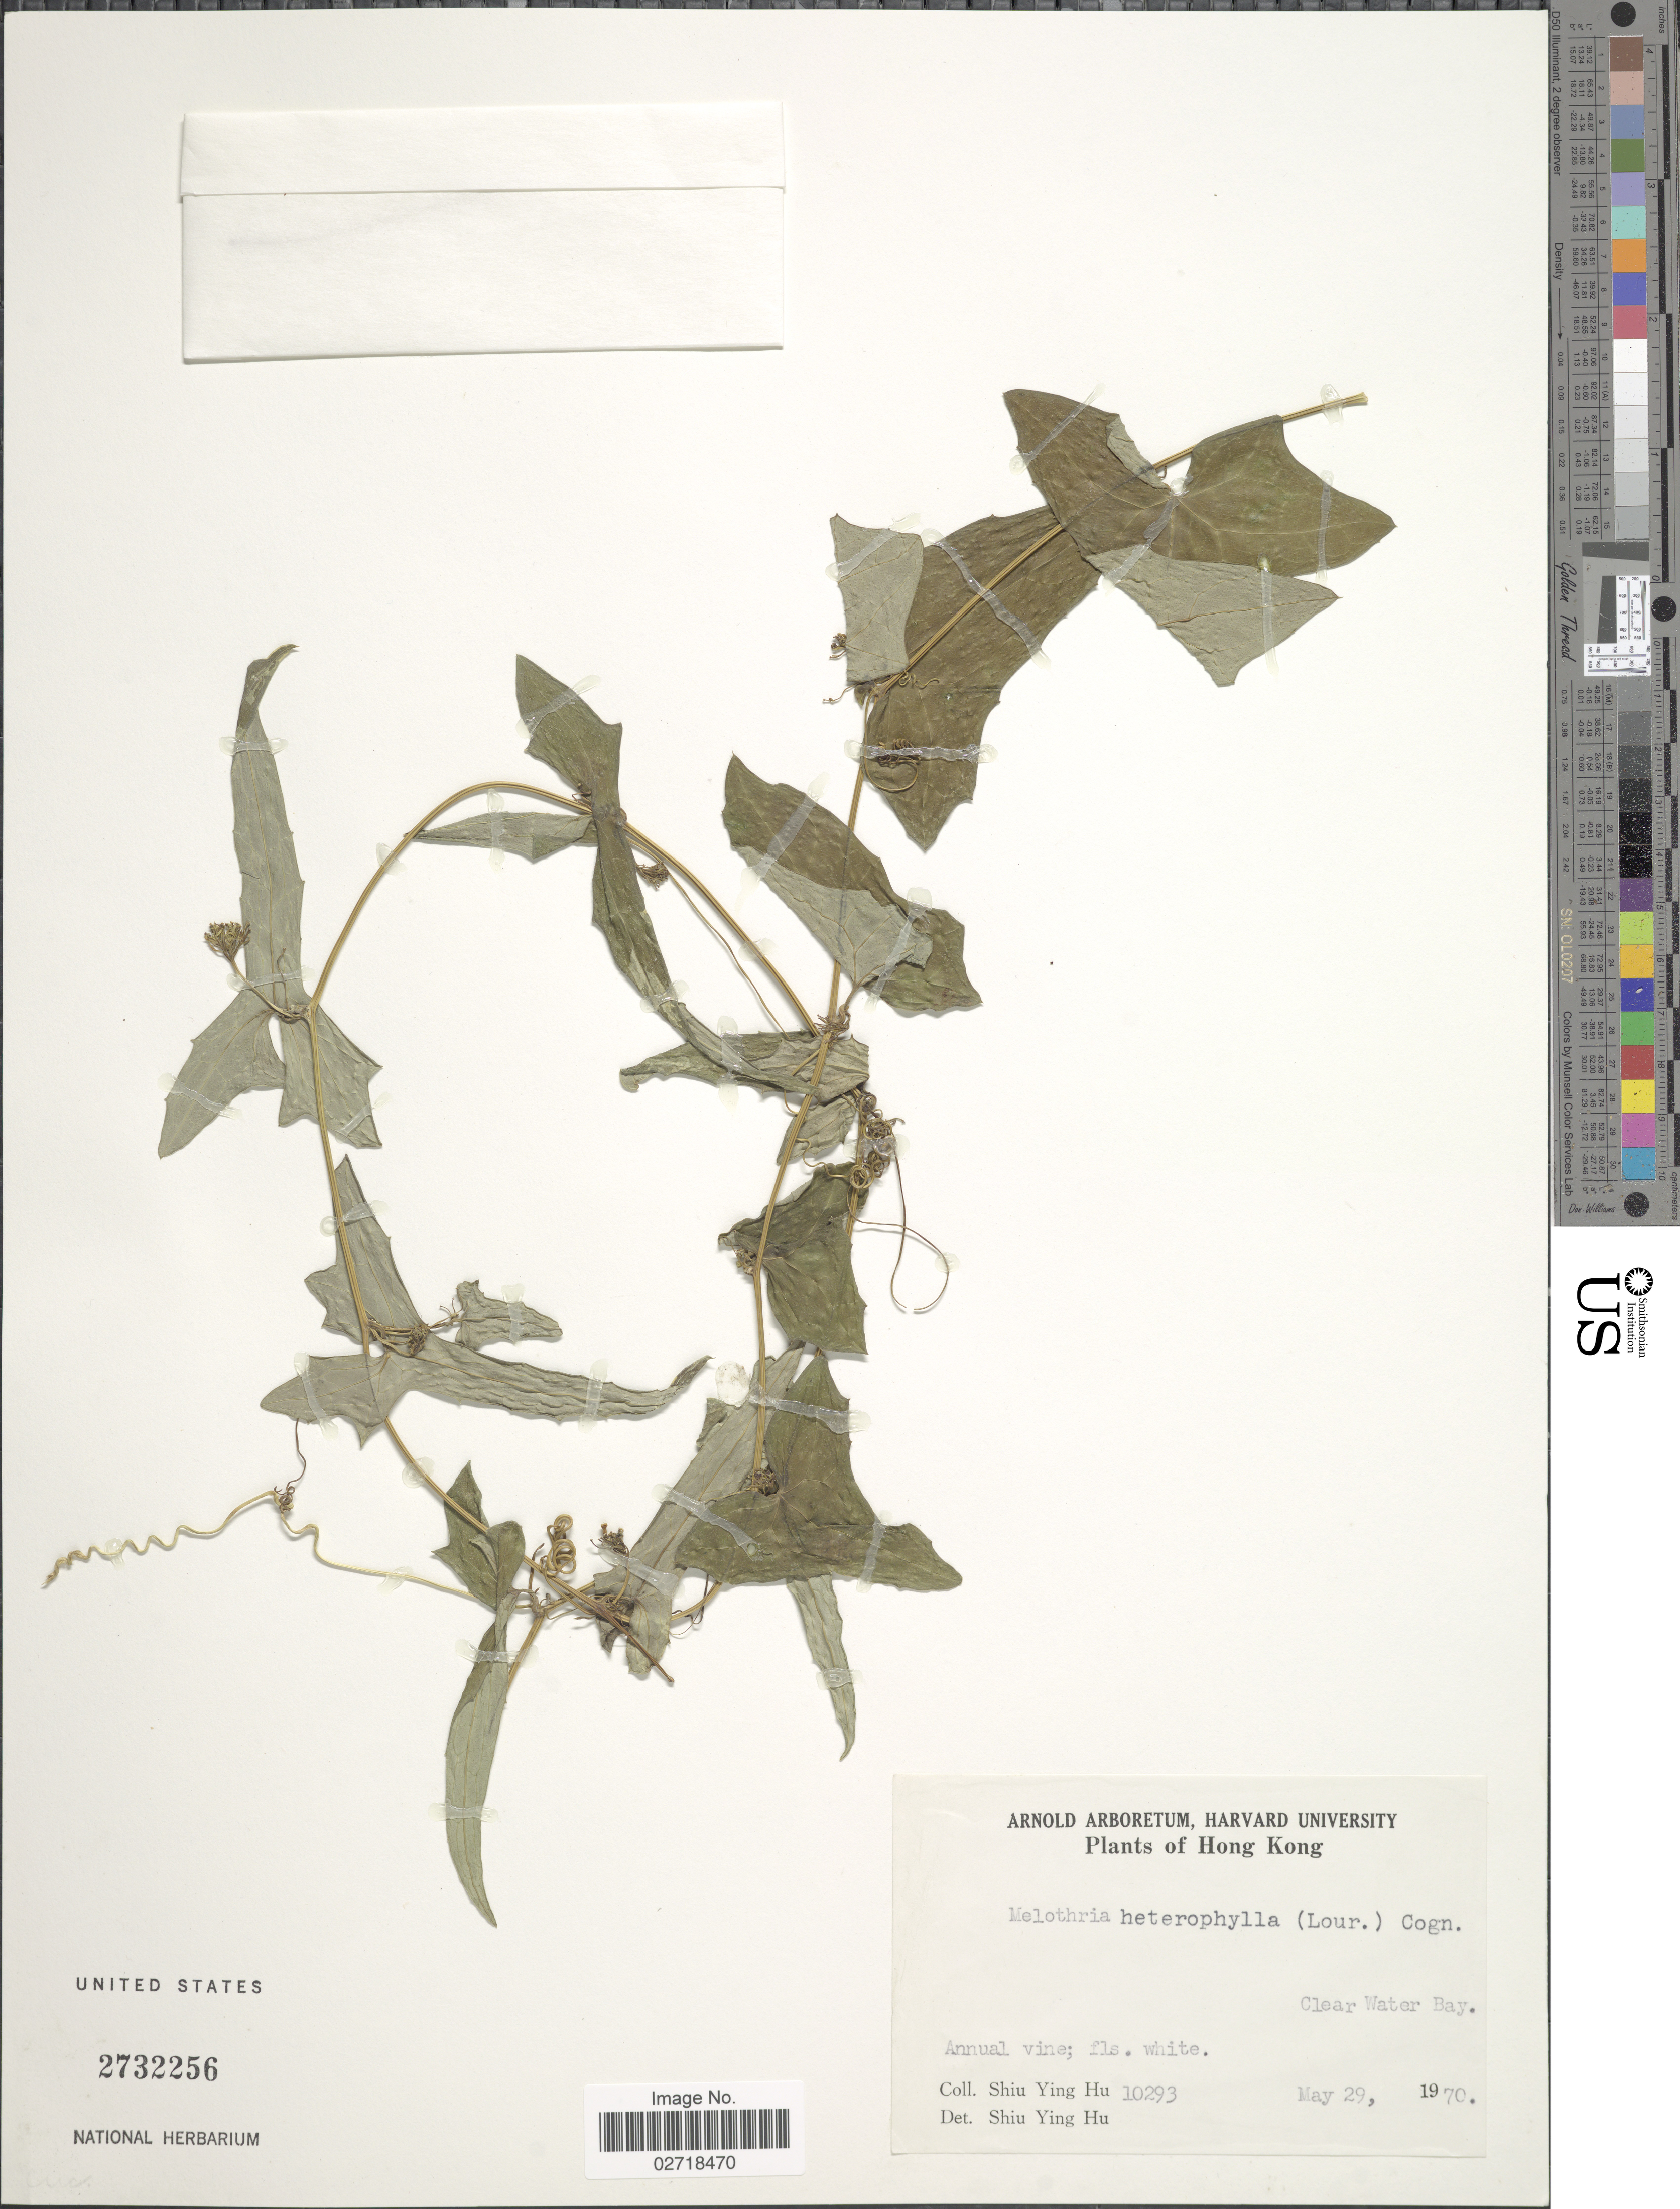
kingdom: Plantae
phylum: Tracheophyta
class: Magnoliopsida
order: Cucurbitales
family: Cucurbitaceae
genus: Solena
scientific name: Solena heterophylla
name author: Lour.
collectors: S. Y. Hu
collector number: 10293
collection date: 1970-05-29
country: China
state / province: Hong Kong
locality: Clear Water Bay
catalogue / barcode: US 2732256